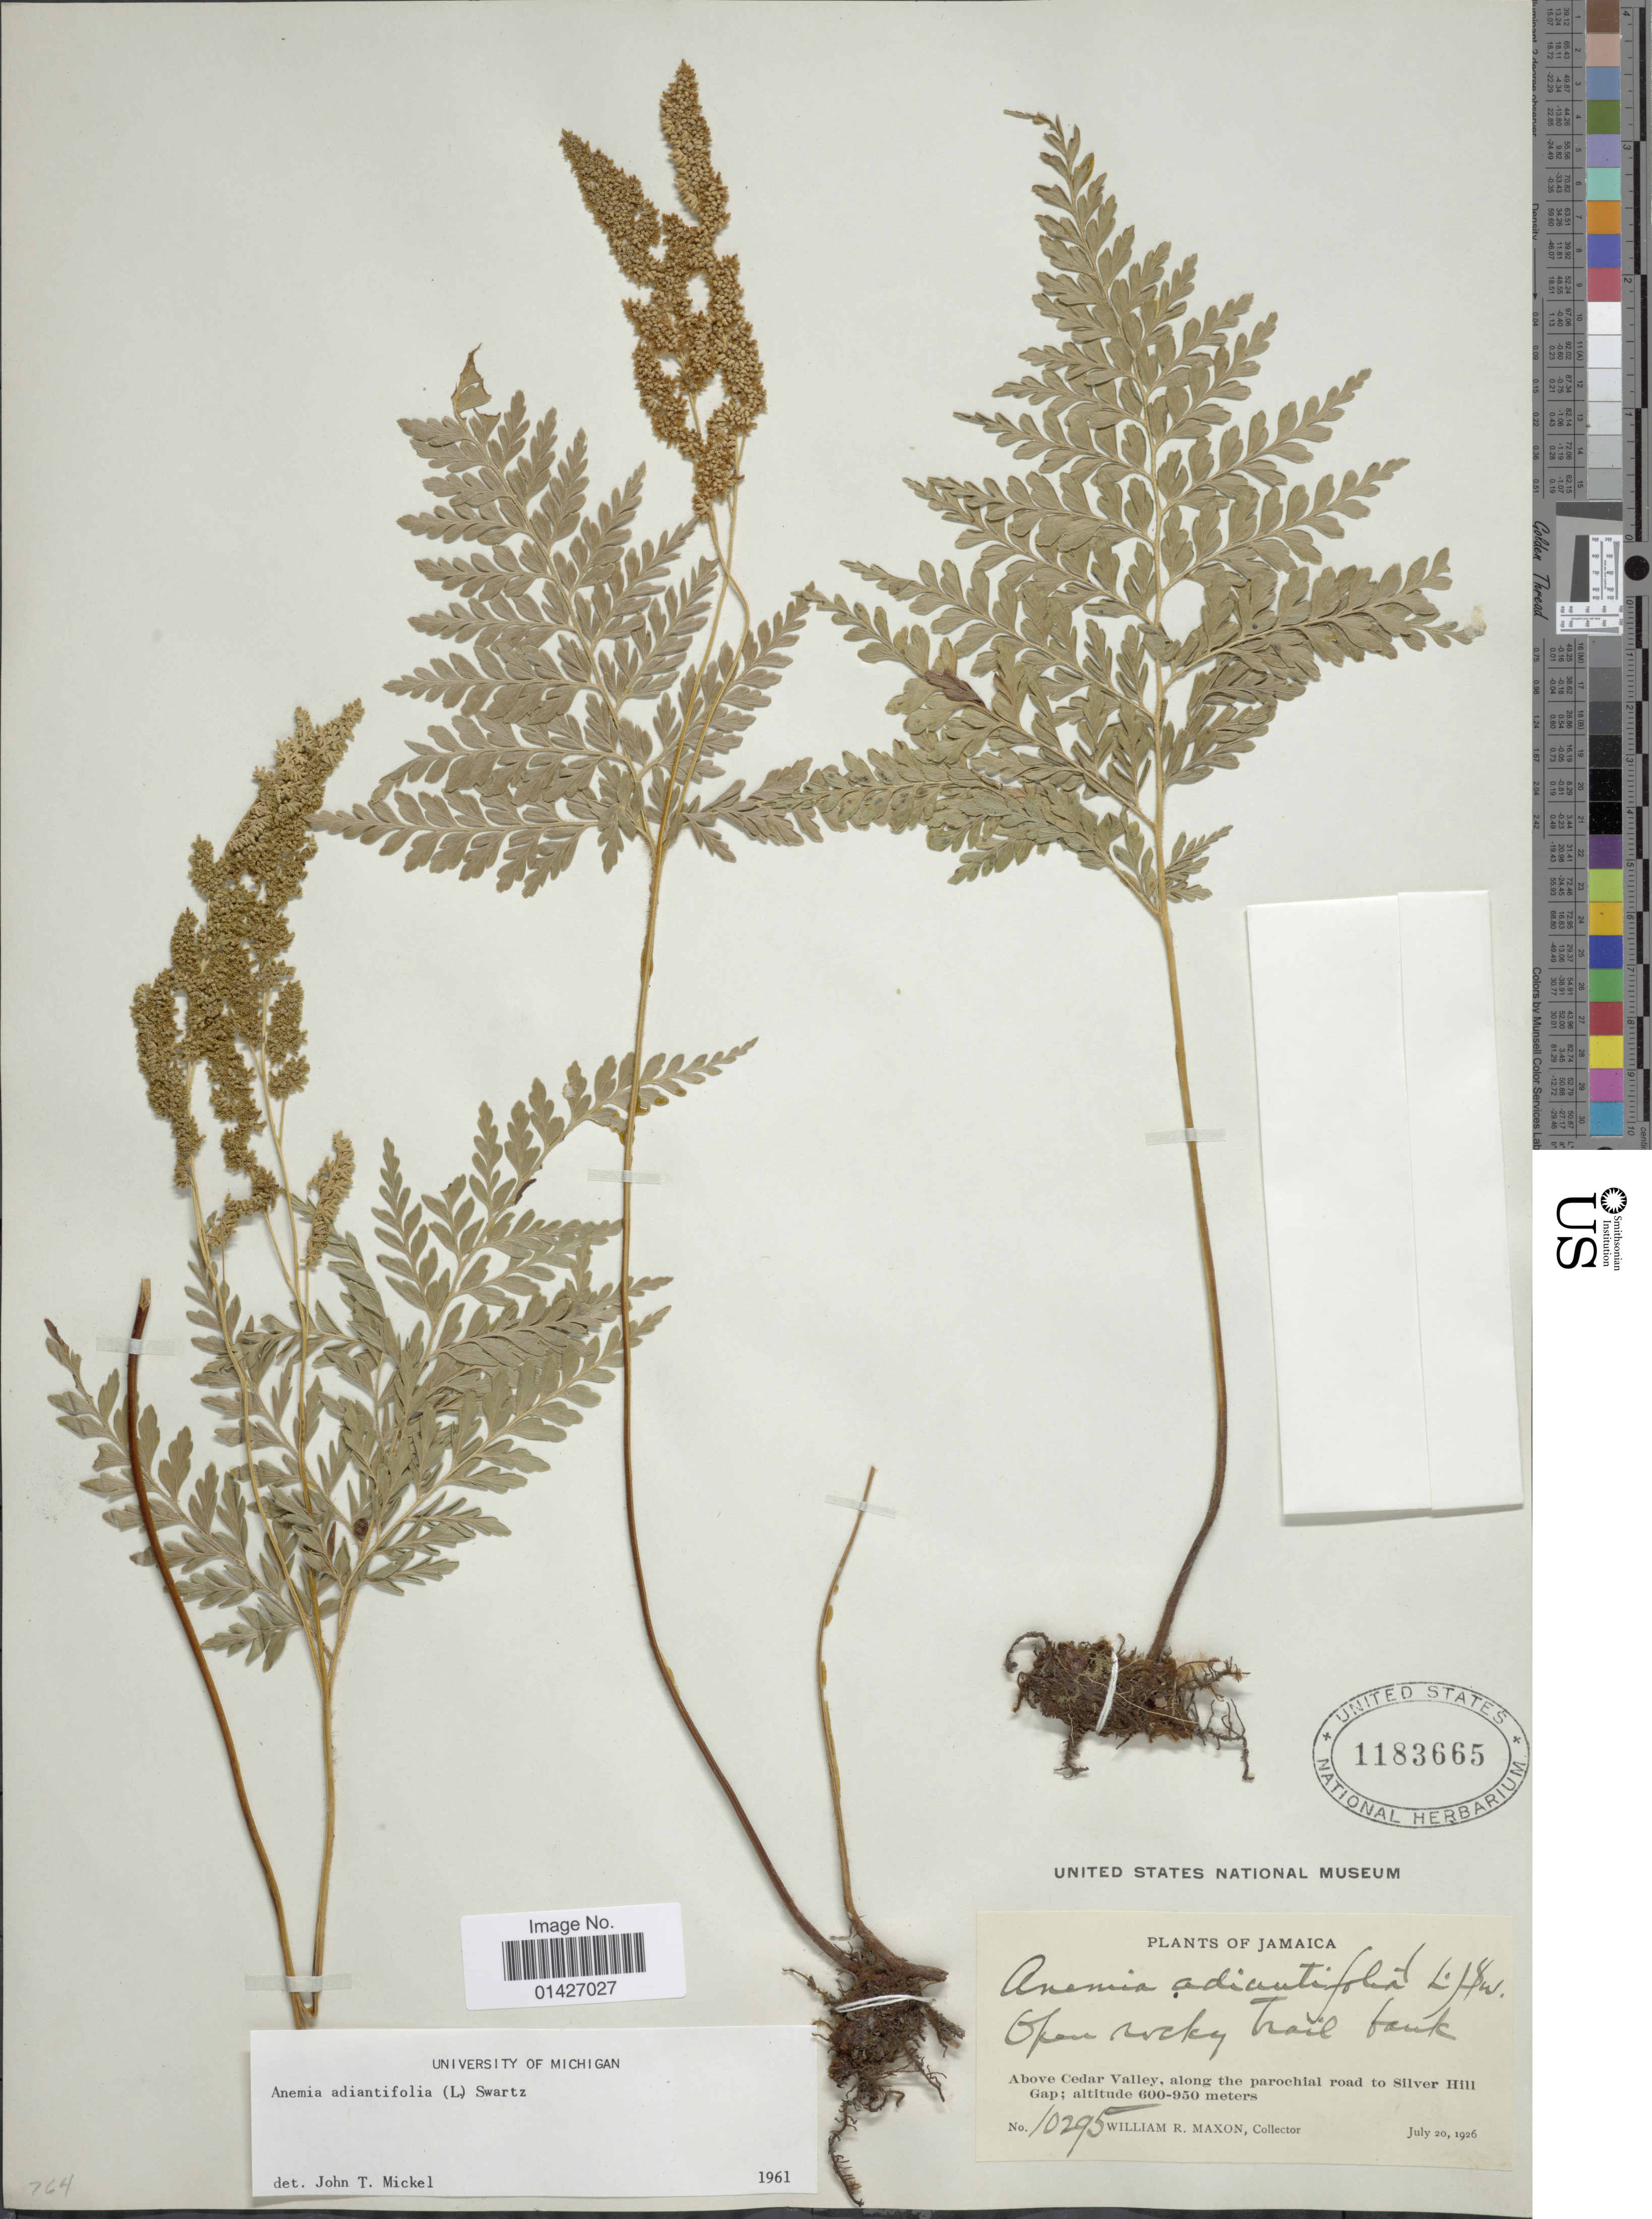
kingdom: Plantae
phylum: Tracheophyta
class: Polypodiopsida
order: Schizaeales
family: Anemiaceae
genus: Anemia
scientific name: Anemia adiantifolia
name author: (L.) Sw.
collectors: W. R. Maxon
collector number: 10295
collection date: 1926-07-20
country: Jamaica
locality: Above Cedar Valley, along the parochial road to Silver Hill Gap.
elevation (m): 600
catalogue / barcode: US 1183665